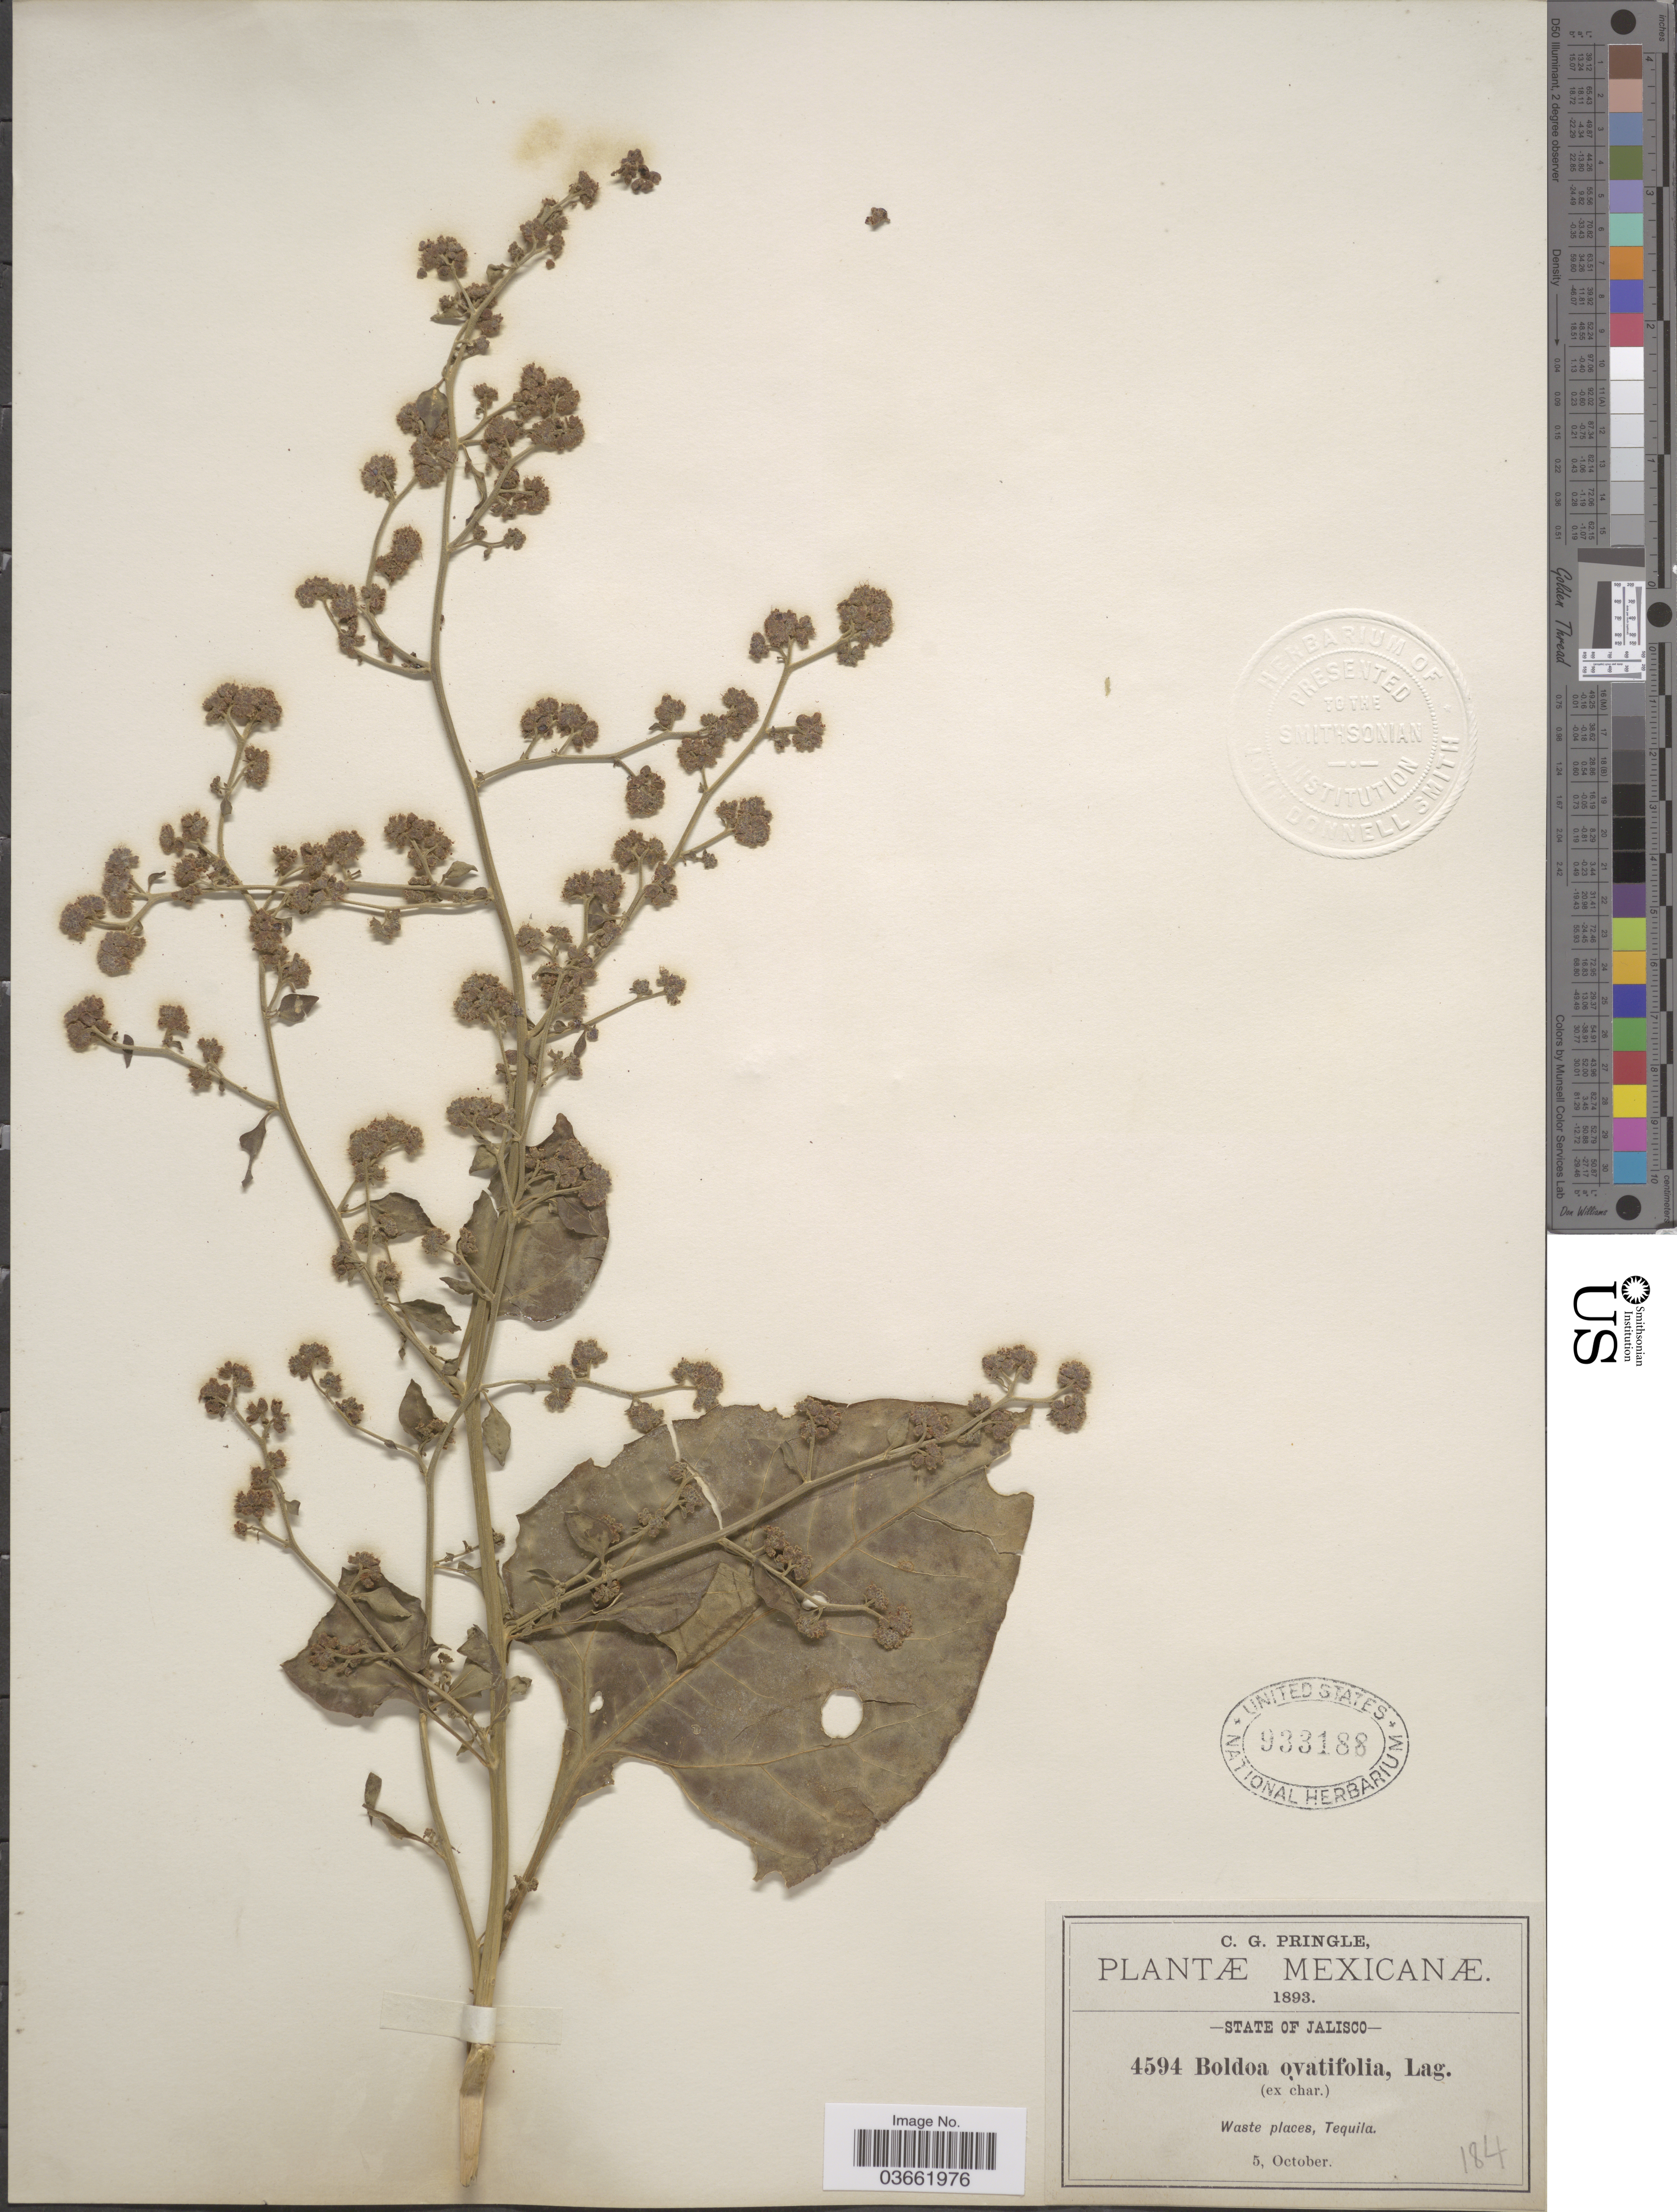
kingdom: Plantae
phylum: Tracheophyta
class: Magnoliopsida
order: Caryophyllales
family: Nyctaginaceae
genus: Boldoa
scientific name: Boldoa ovatifolia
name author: Ram. Goyena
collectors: C. G. Pringle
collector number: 4594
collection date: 1893-10-05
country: Mexico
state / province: Jalisco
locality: Tequila.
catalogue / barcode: US 933188